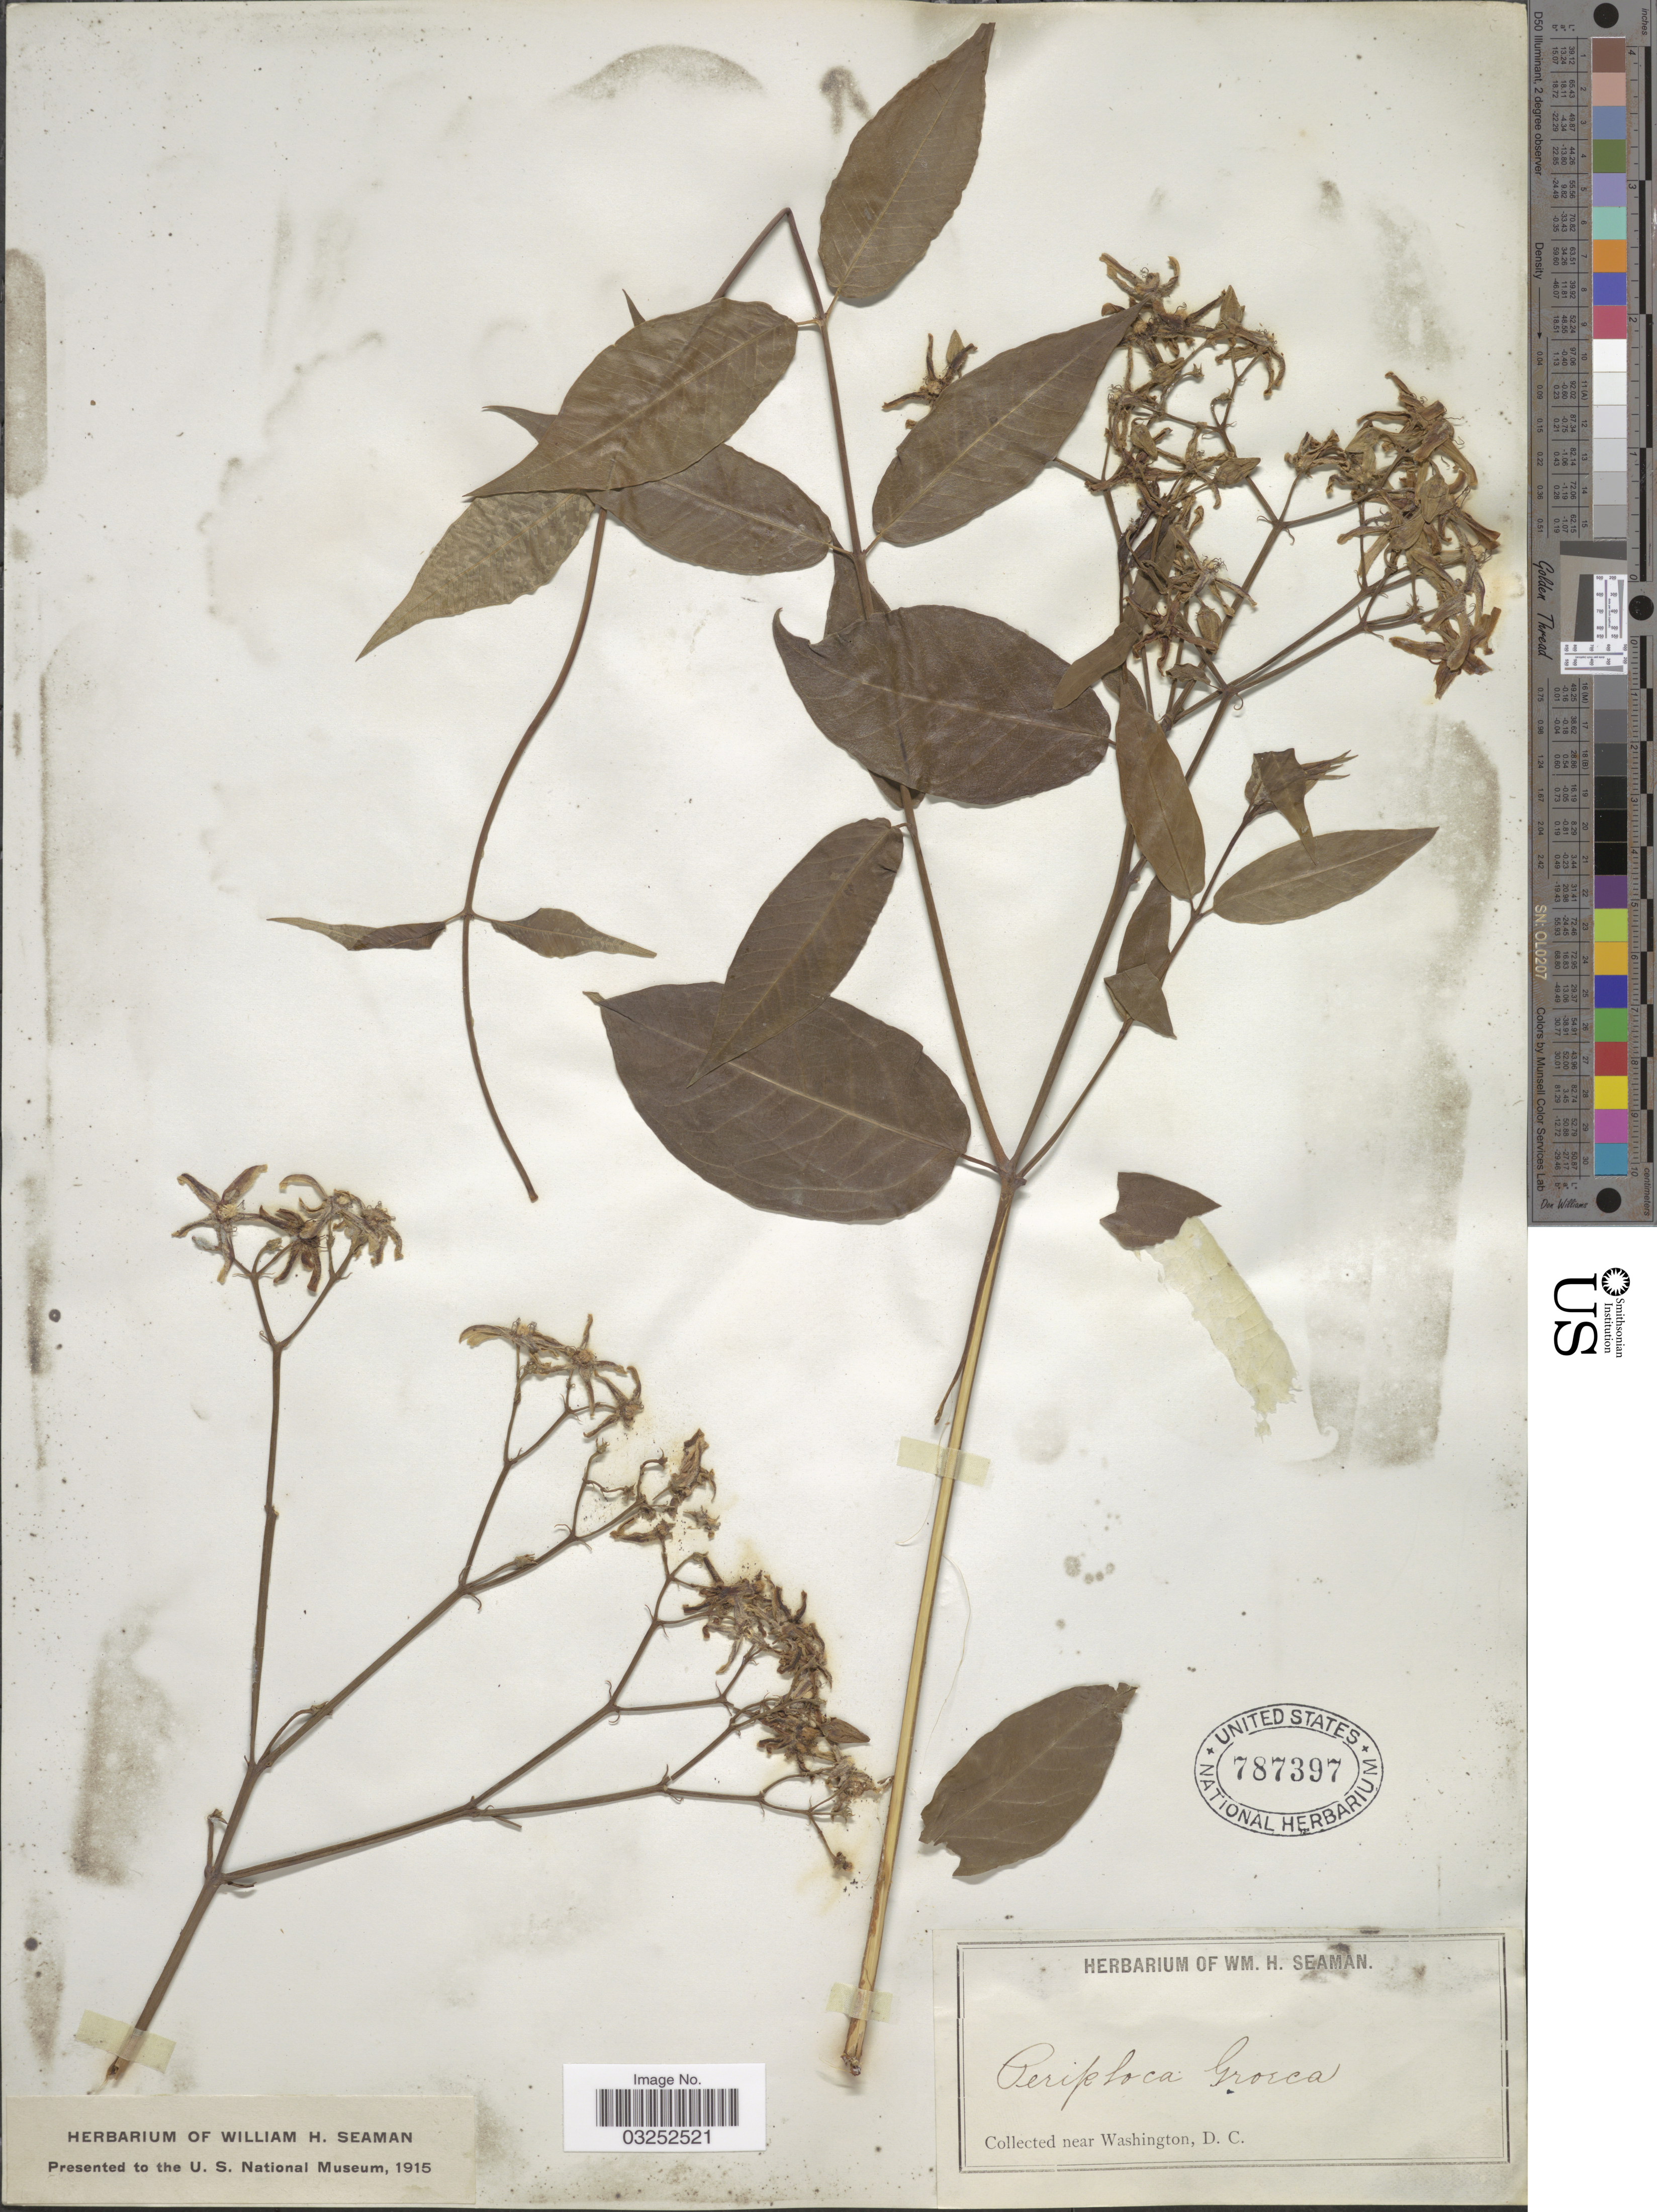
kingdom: Plantae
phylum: Tracheophyta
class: Magnoliopsida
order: Gentianales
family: Apocynaceae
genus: Periploca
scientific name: Periploca graeca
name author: L.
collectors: Ex herb. W. H. Seaman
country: United States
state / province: District of Columbia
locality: Collected near Washington, D.C.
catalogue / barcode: US 787397